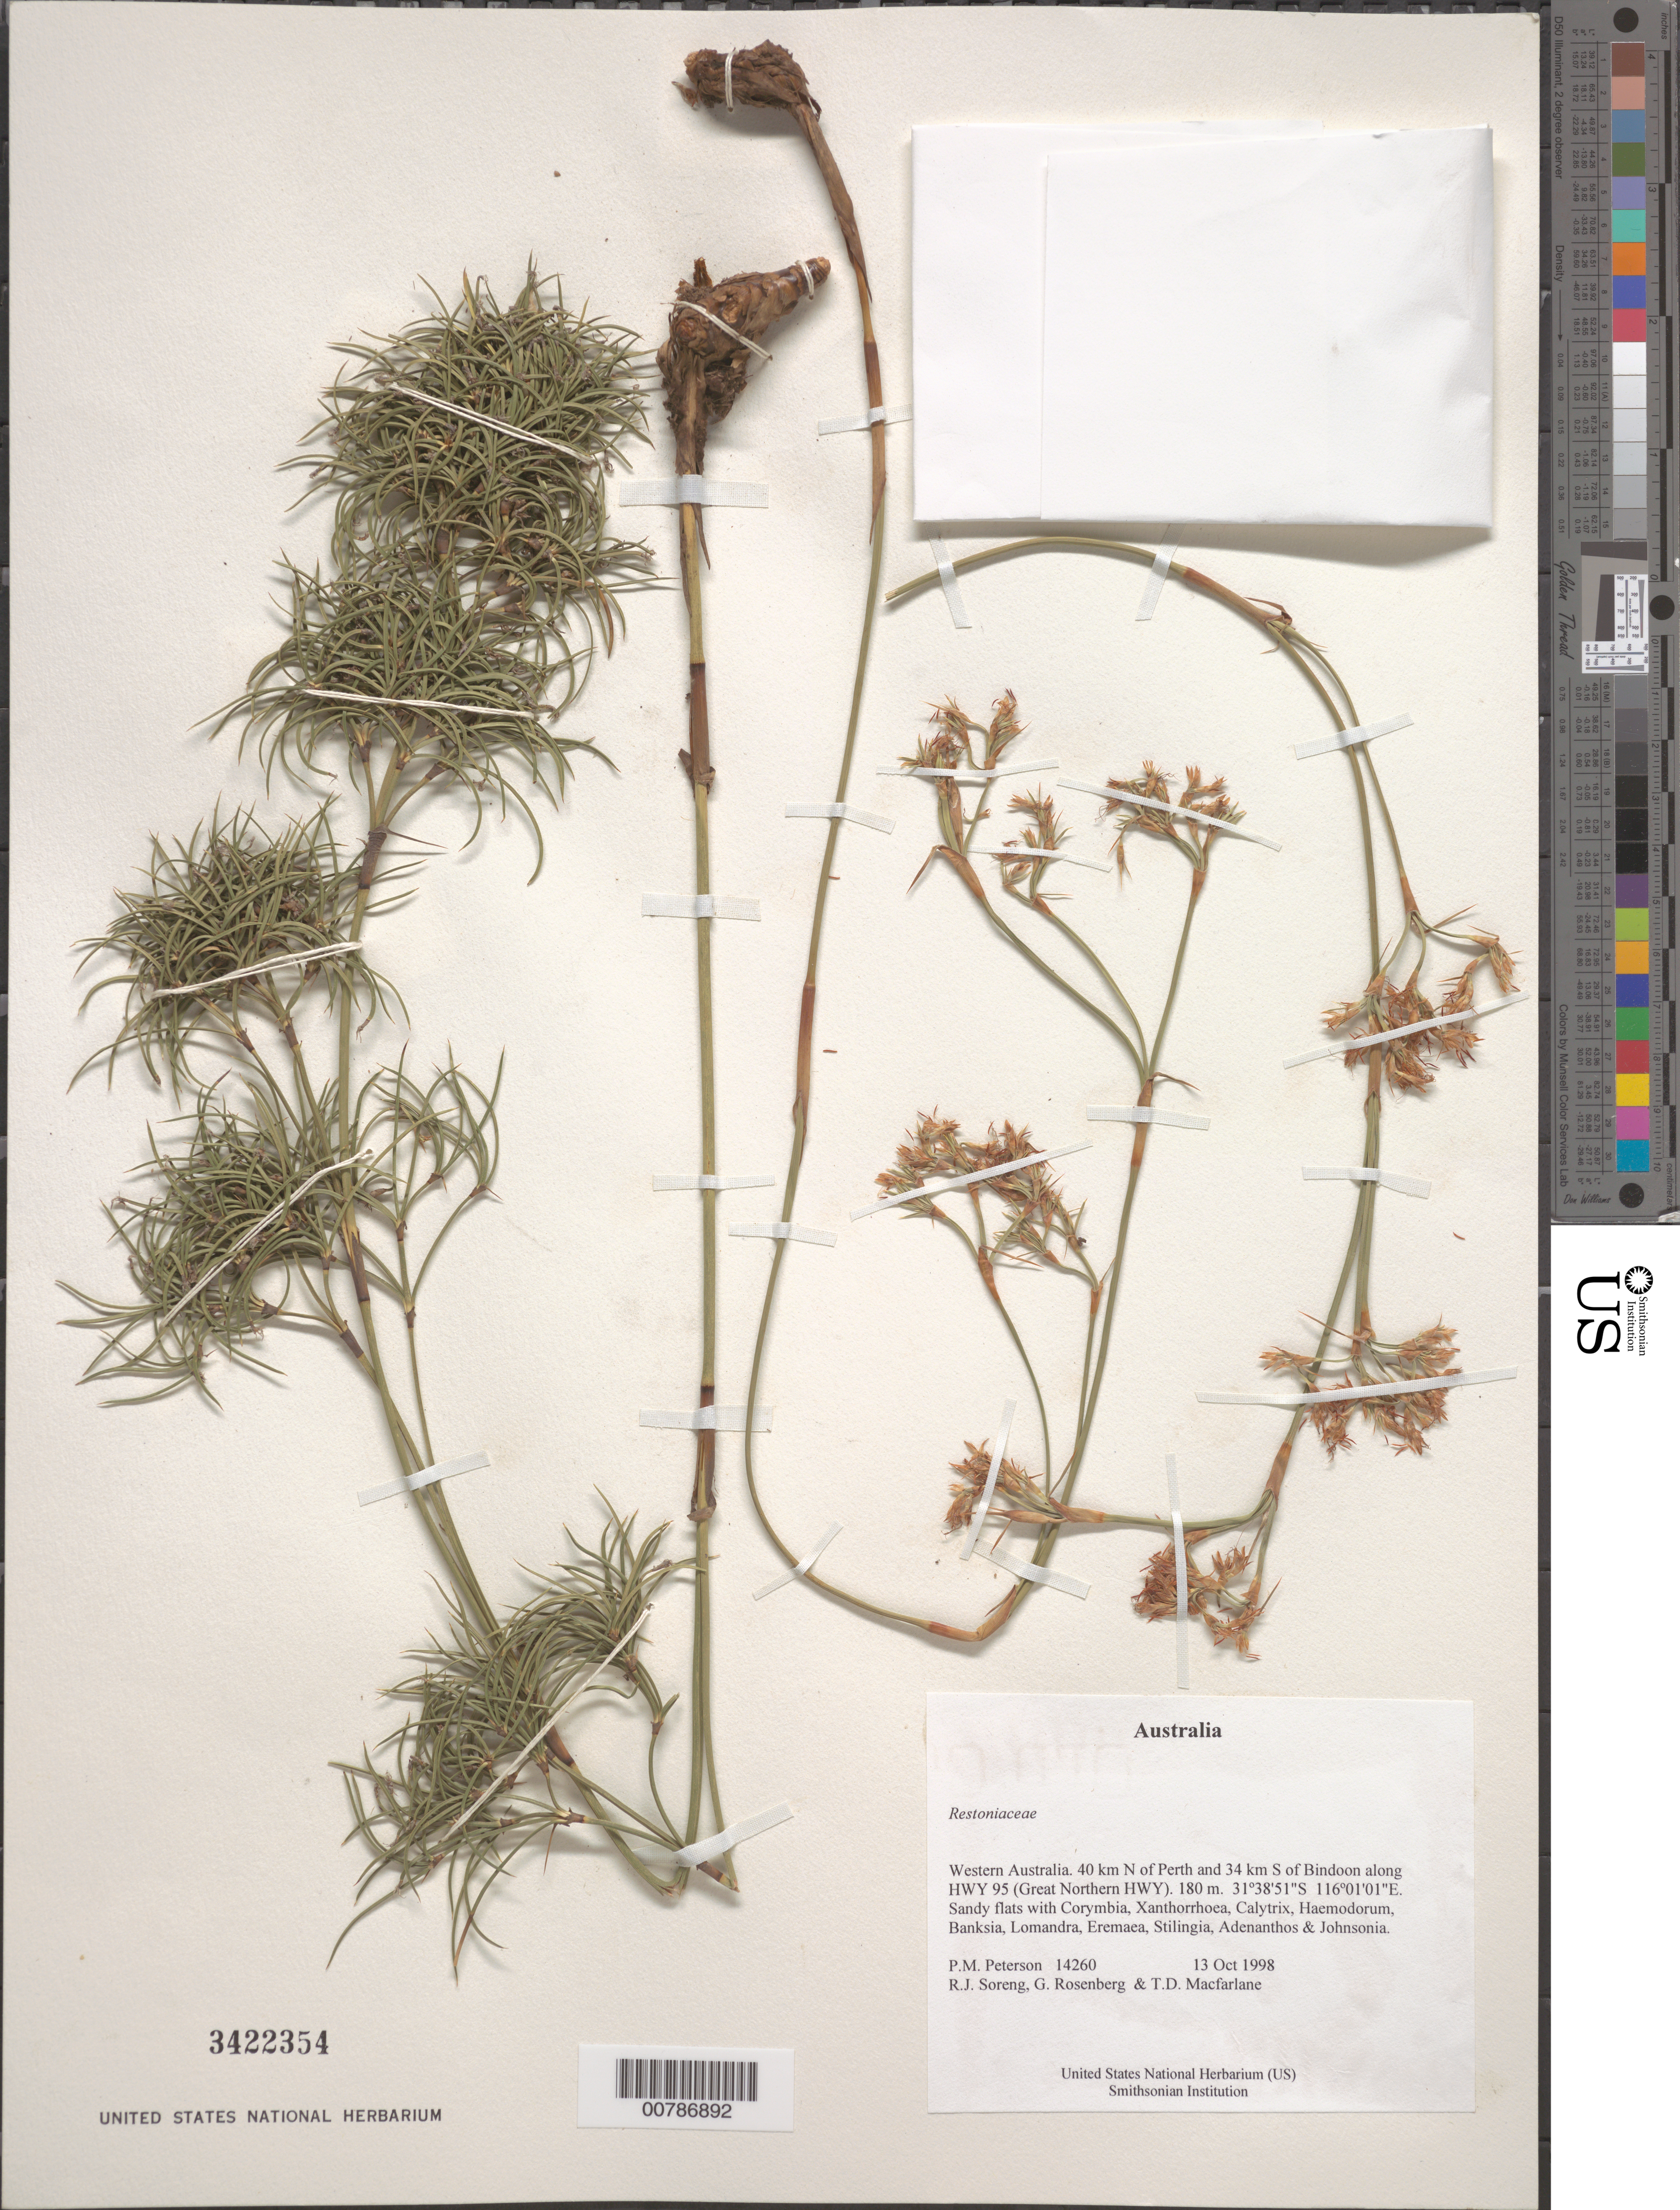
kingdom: Plantae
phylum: Tracheophyta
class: Liliopsida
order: Poales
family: Restionaceae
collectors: P. M. Peterson, R. J. Soreng, G. Rosenberg & T. Macfarlane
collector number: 14260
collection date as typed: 13 Oct 1998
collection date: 1998-10-13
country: Australia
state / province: Western Australia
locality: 40 km N of Perth and 34 km S of Bindoon along HWY 95 (Great Northern HWY).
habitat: Sandy flats with Corymbia, Xanthorrhoea, Calytrix, Haemodorum, Banksia, Lomandra, Eremaea, Stilingia, Adenanthos & Johnsonia.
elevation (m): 180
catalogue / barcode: US 3422354